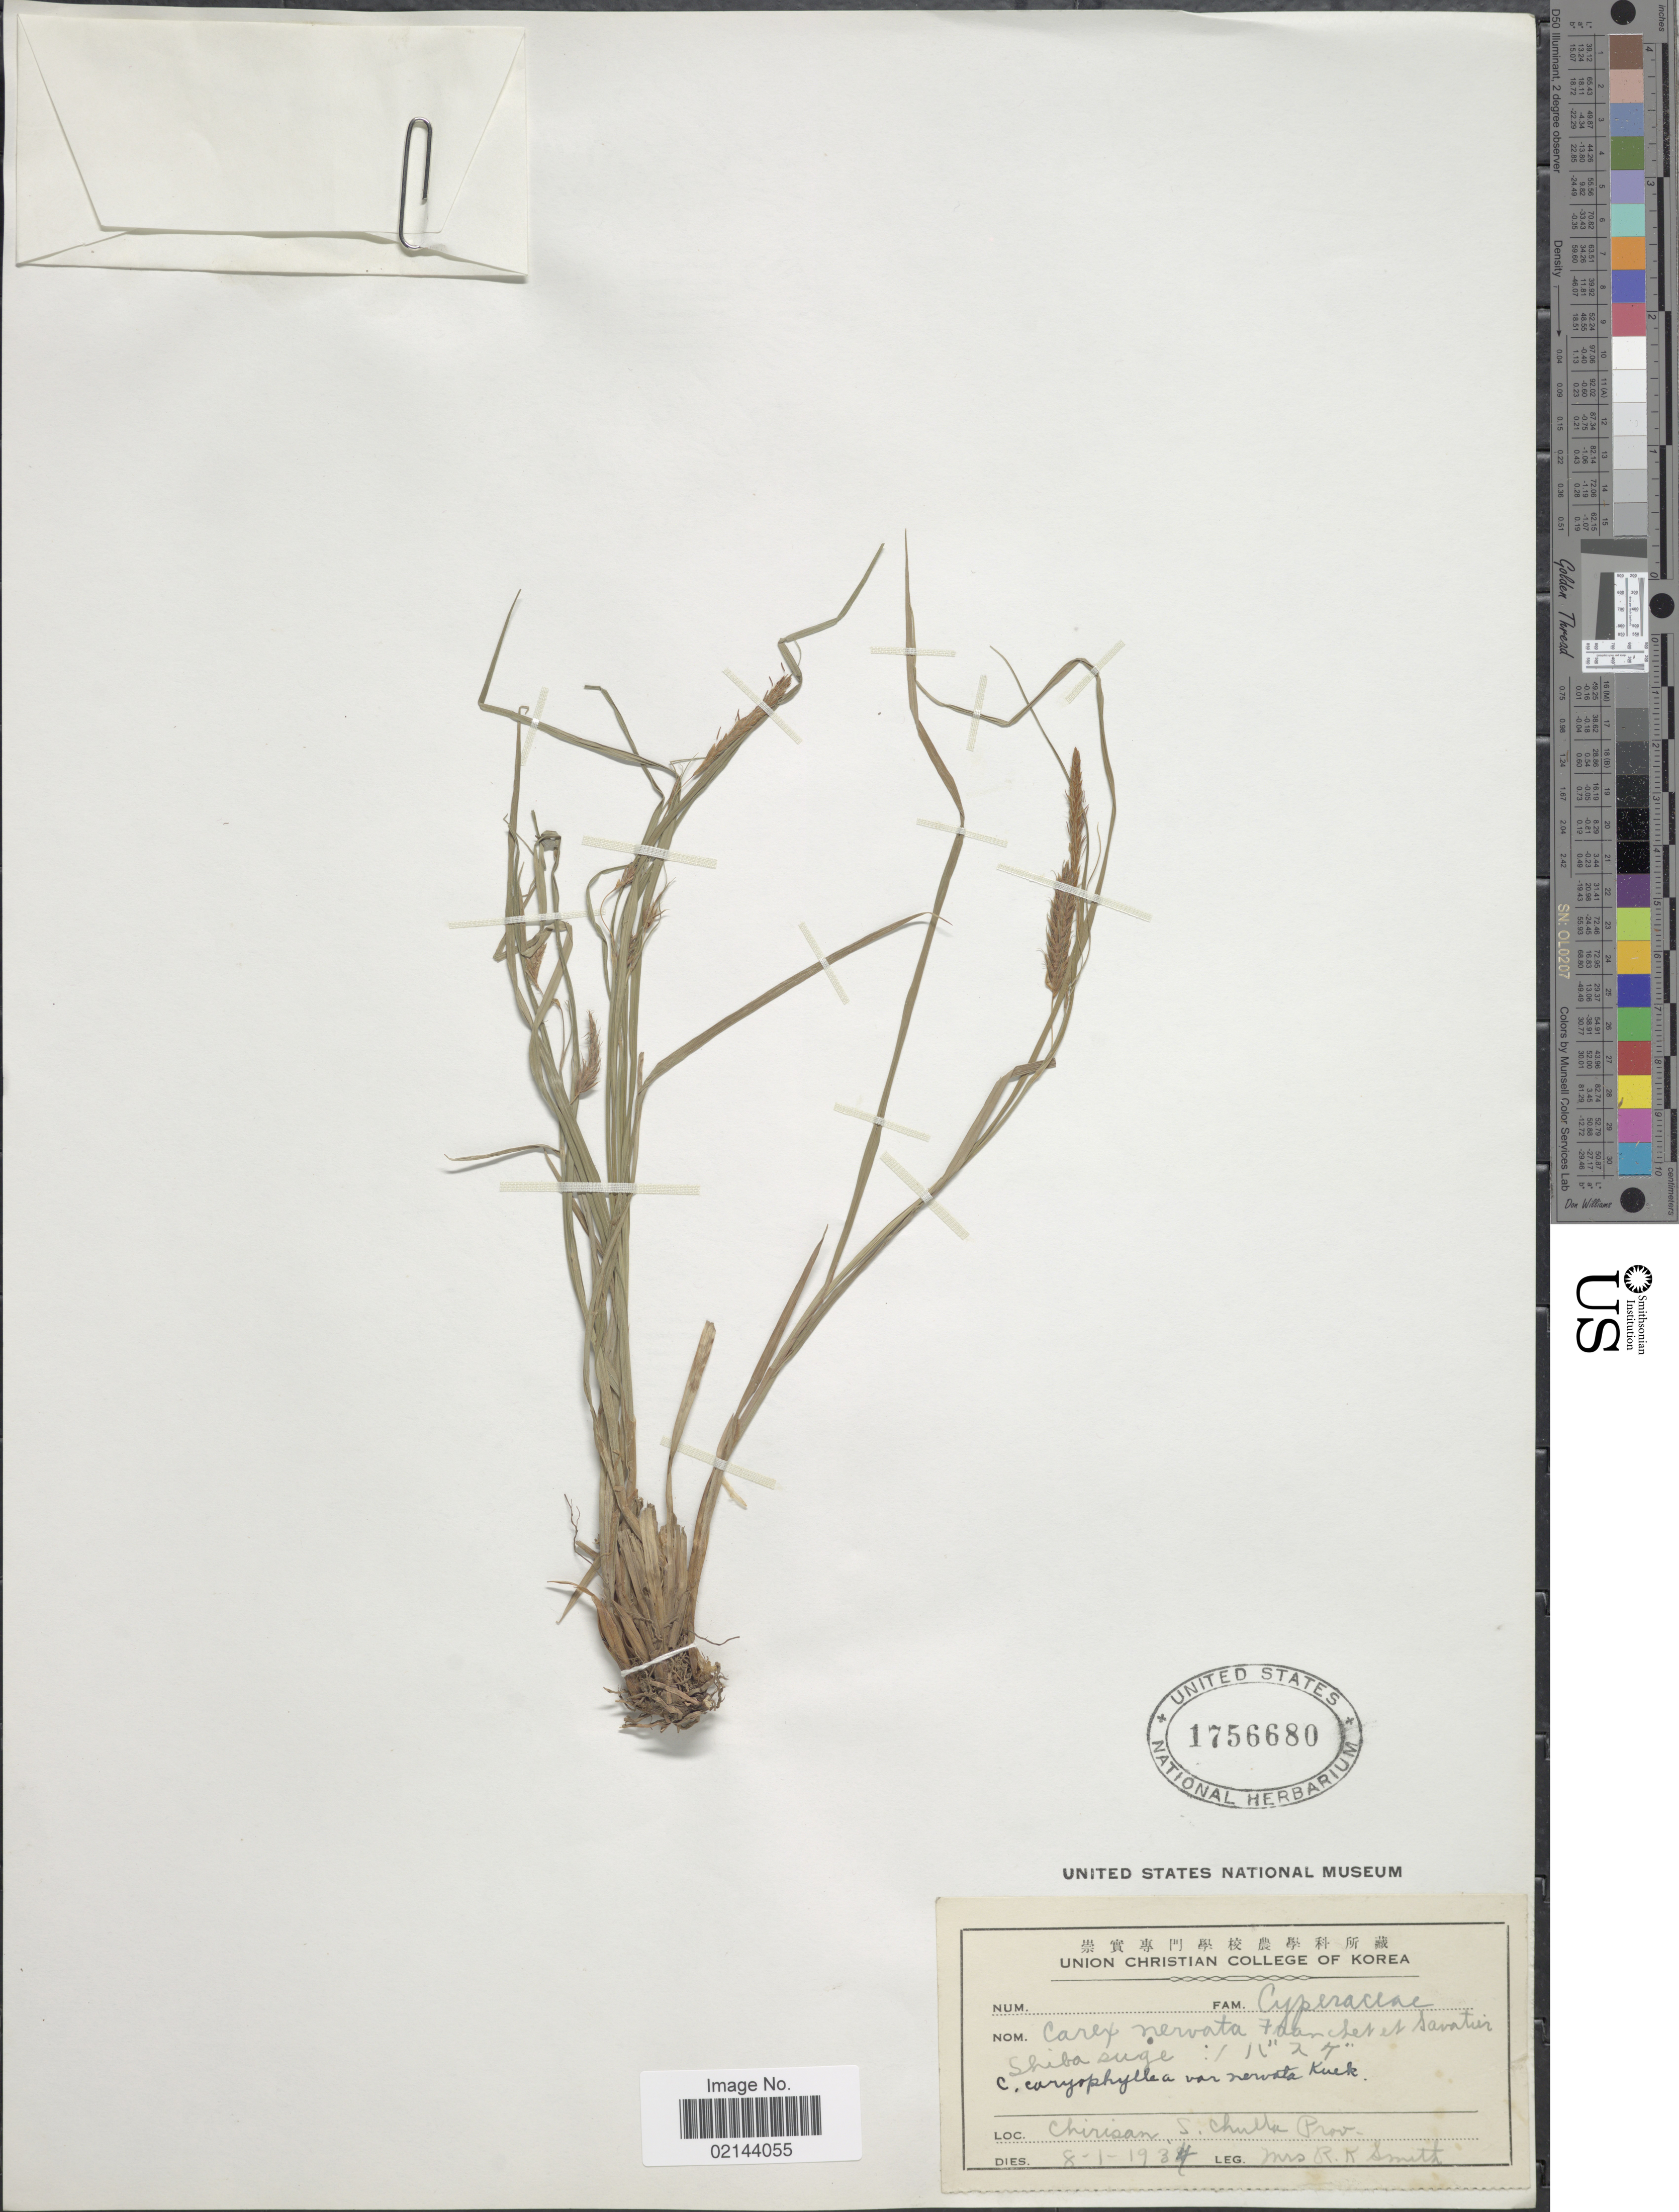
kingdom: Plantae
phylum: Tracheophyta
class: Liliopsida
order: Poales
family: Cyperaceae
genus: Carex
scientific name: Carex caryophyllea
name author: Latourr.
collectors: Mrs. R. K. Smith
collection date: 1934-01-08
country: South Korea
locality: Chirisan, S. Chulka Prov.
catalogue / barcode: US 1756680